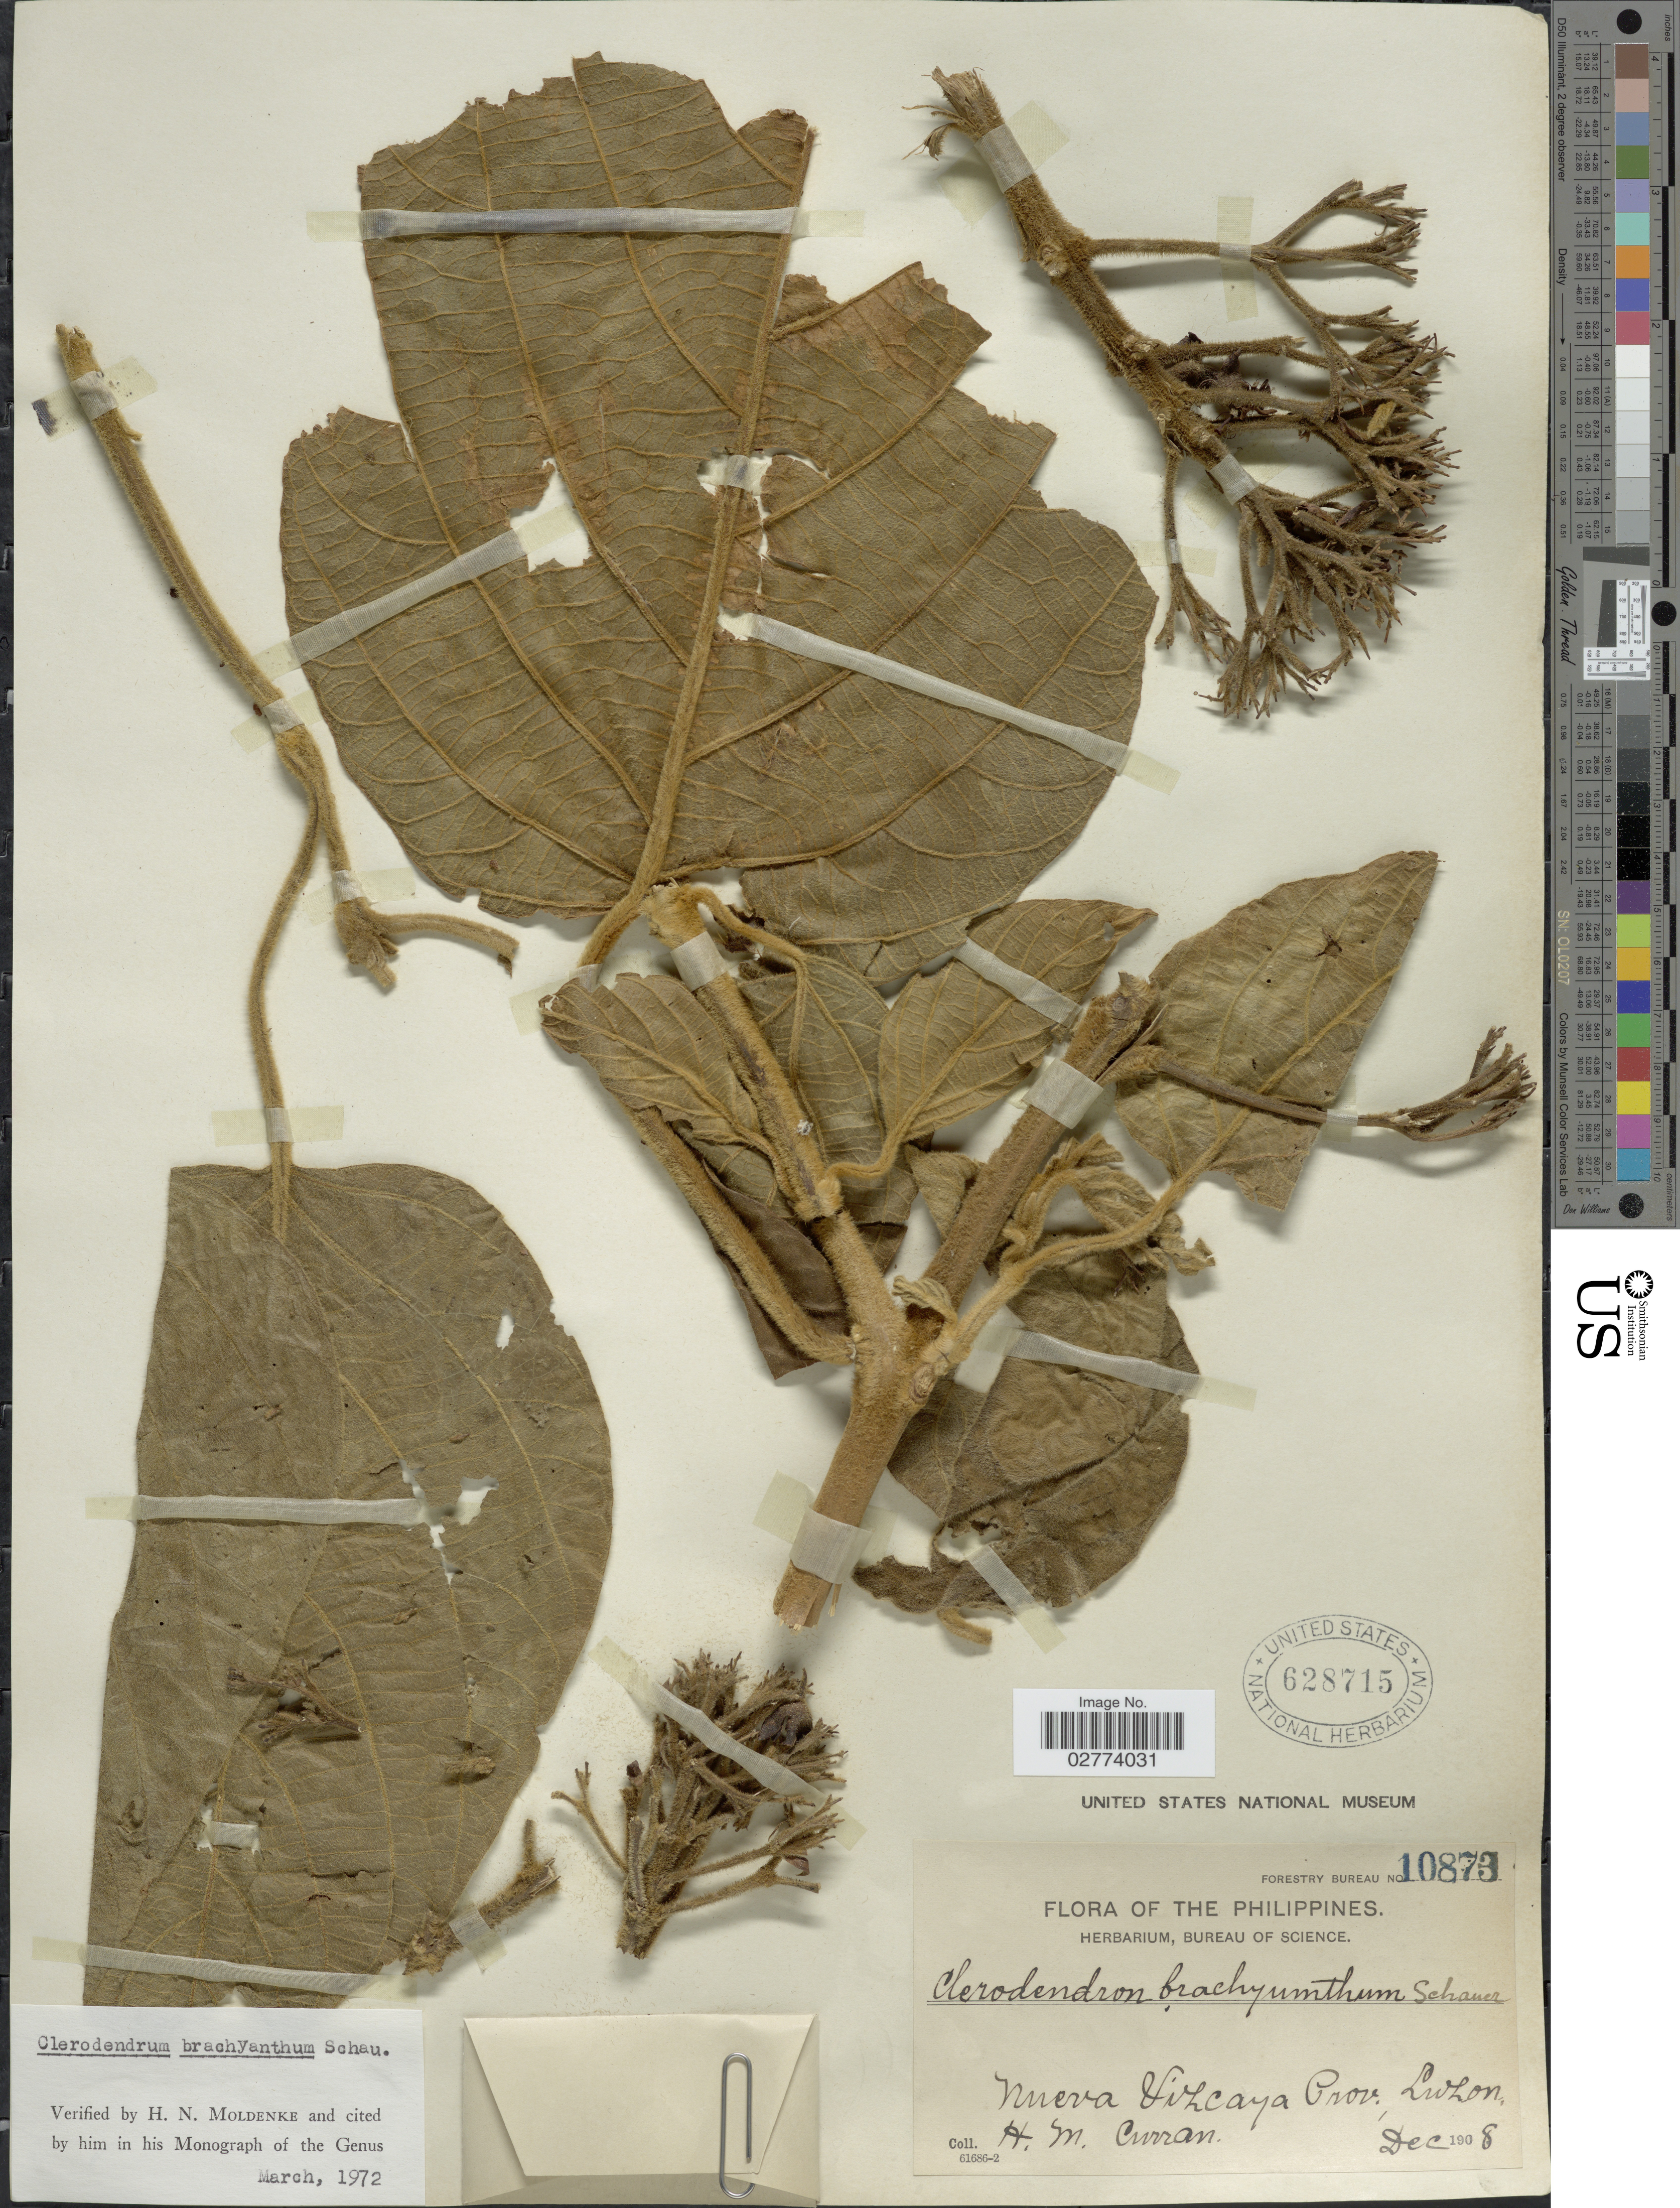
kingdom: Plantae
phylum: Tracheophyta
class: Magnoliopsida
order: Lamiales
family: Lamiaceae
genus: Clerodendrum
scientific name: Clerodendrum brachyanthum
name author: Schauer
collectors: H. M. Curran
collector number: Forestry Bureau 10873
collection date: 1908-12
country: Philippines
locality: Nueva Vizcaya Prov., Luzon.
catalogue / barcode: US 628715